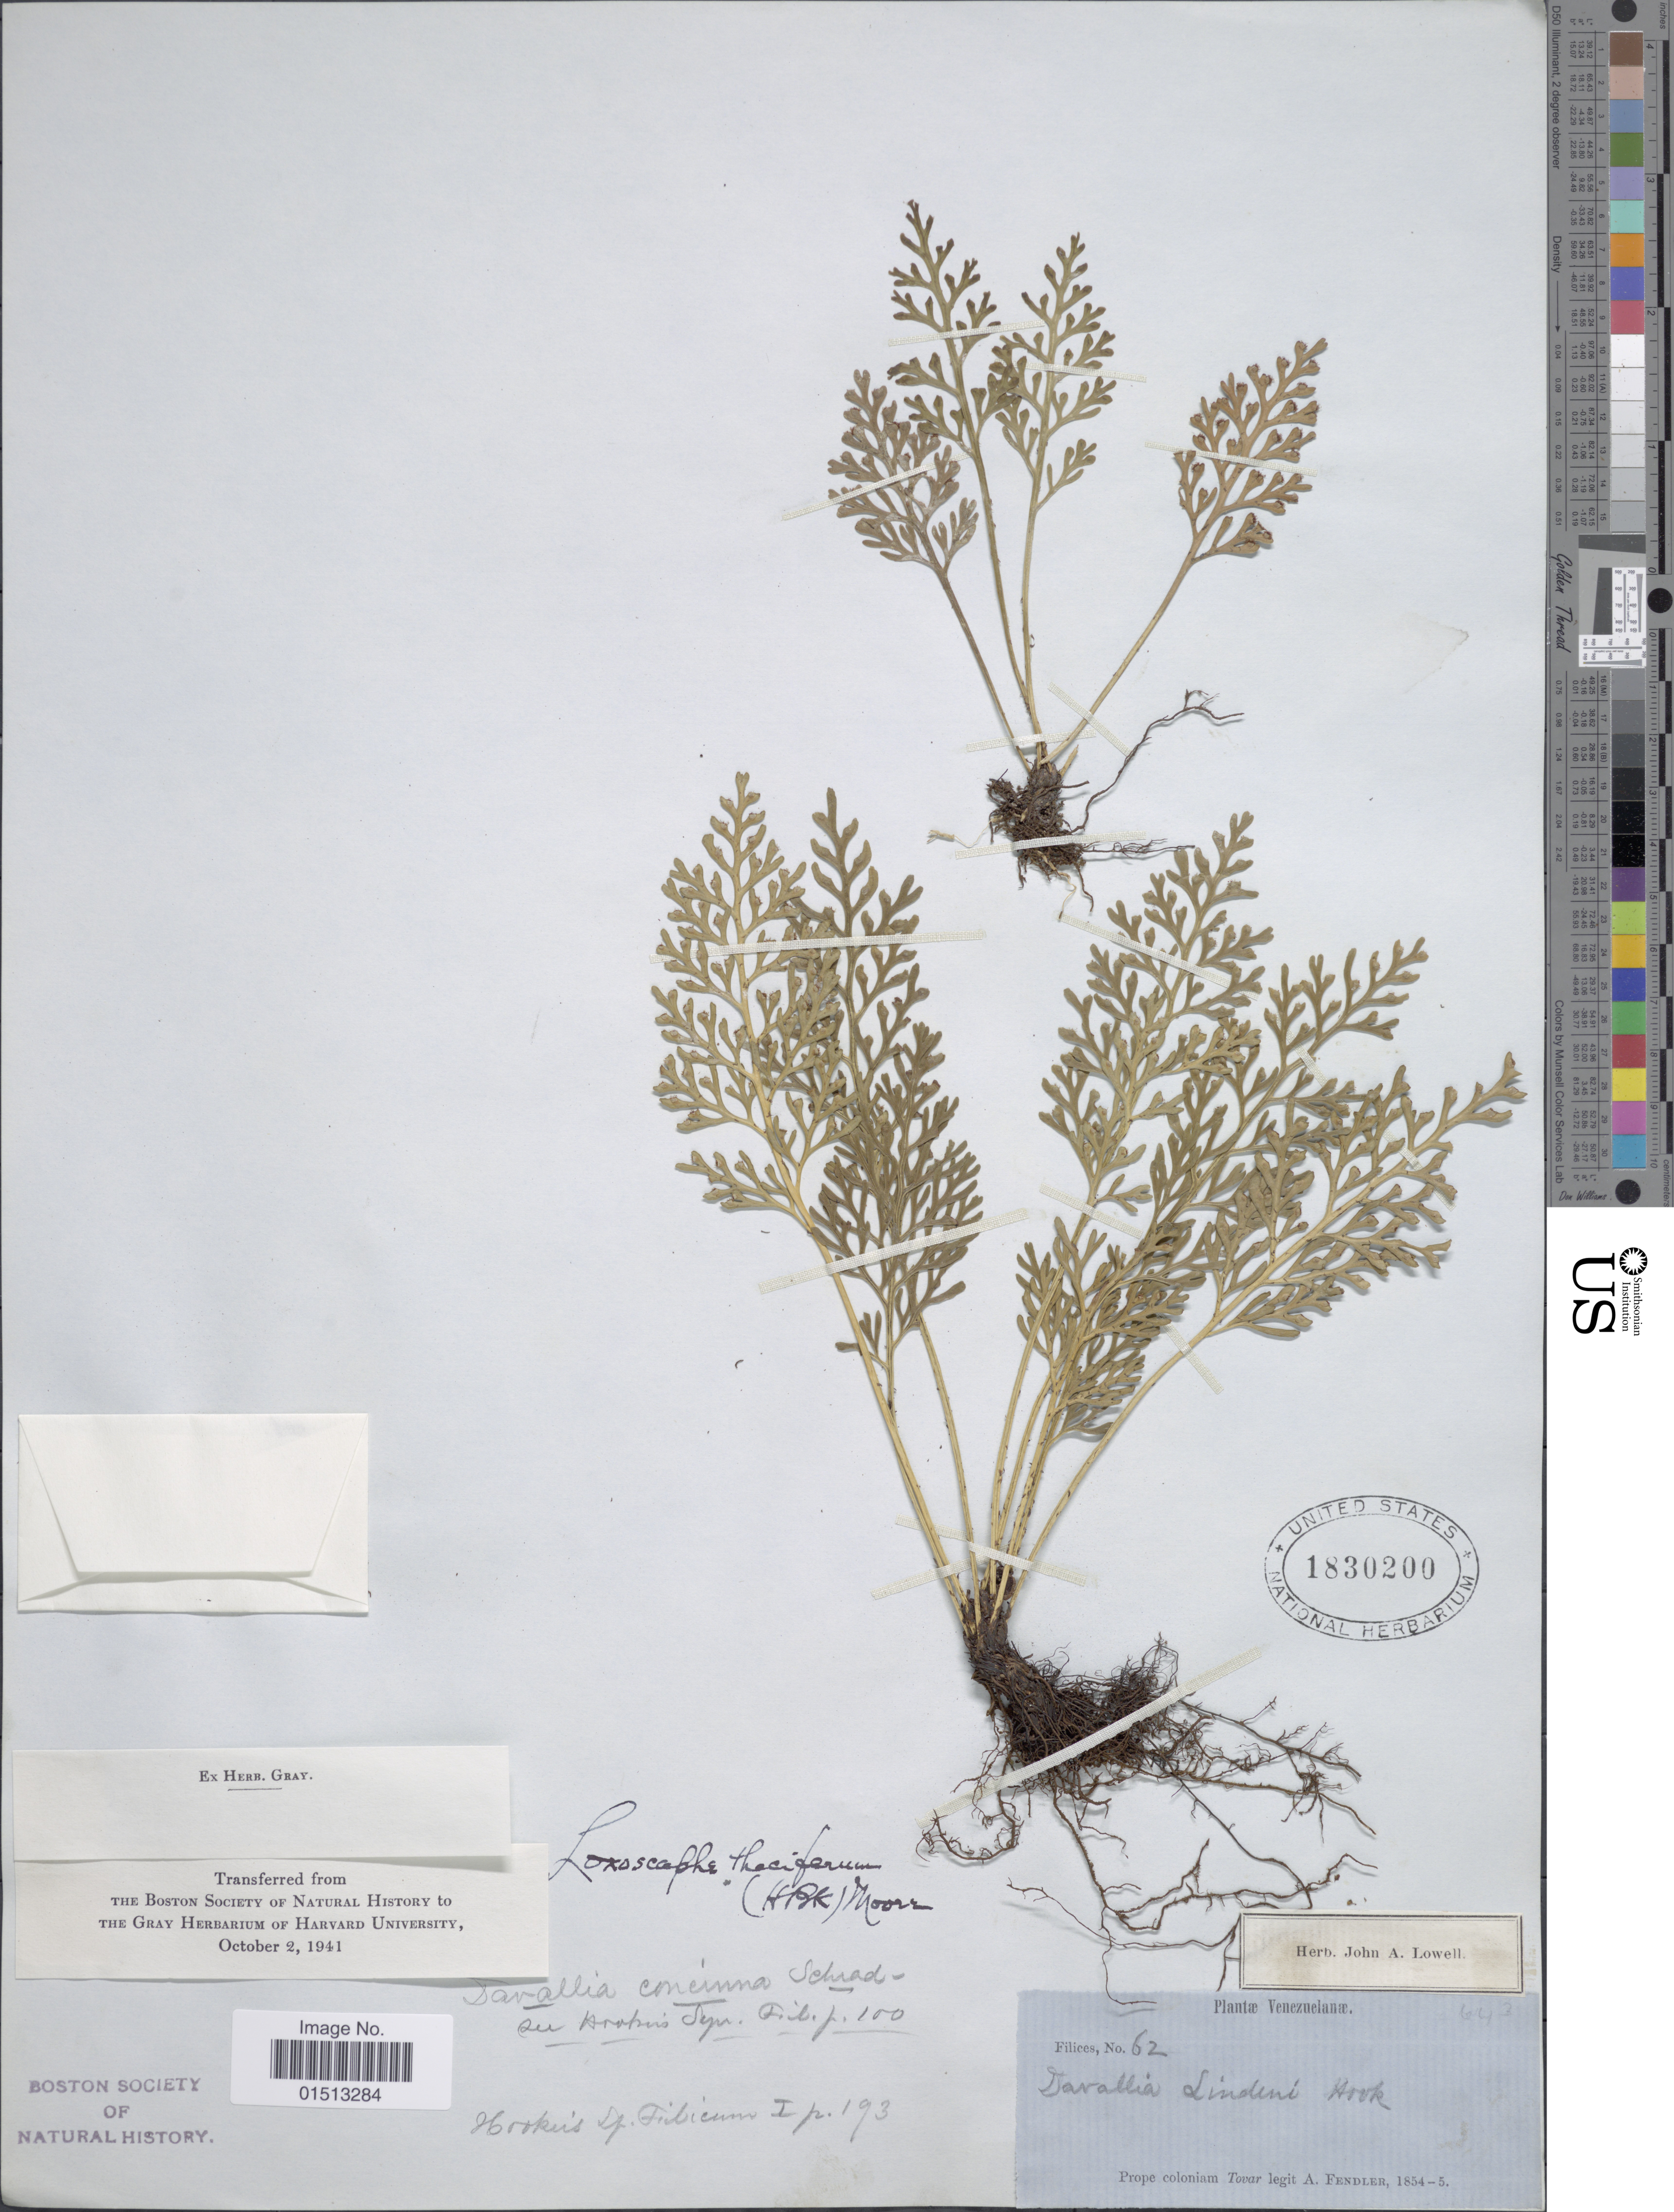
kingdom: Plantae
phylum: Tracheophyta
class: Polypodiopsida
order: Polypodiales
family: Aspleniaceae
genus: Asplenium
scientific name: Asplenium theciferum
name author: (Kunth) Mett.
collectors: A. Fendler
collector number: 62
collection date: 1854/1855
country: Venezuela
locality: Prope colonia Tovar.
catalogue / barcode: US 1830200